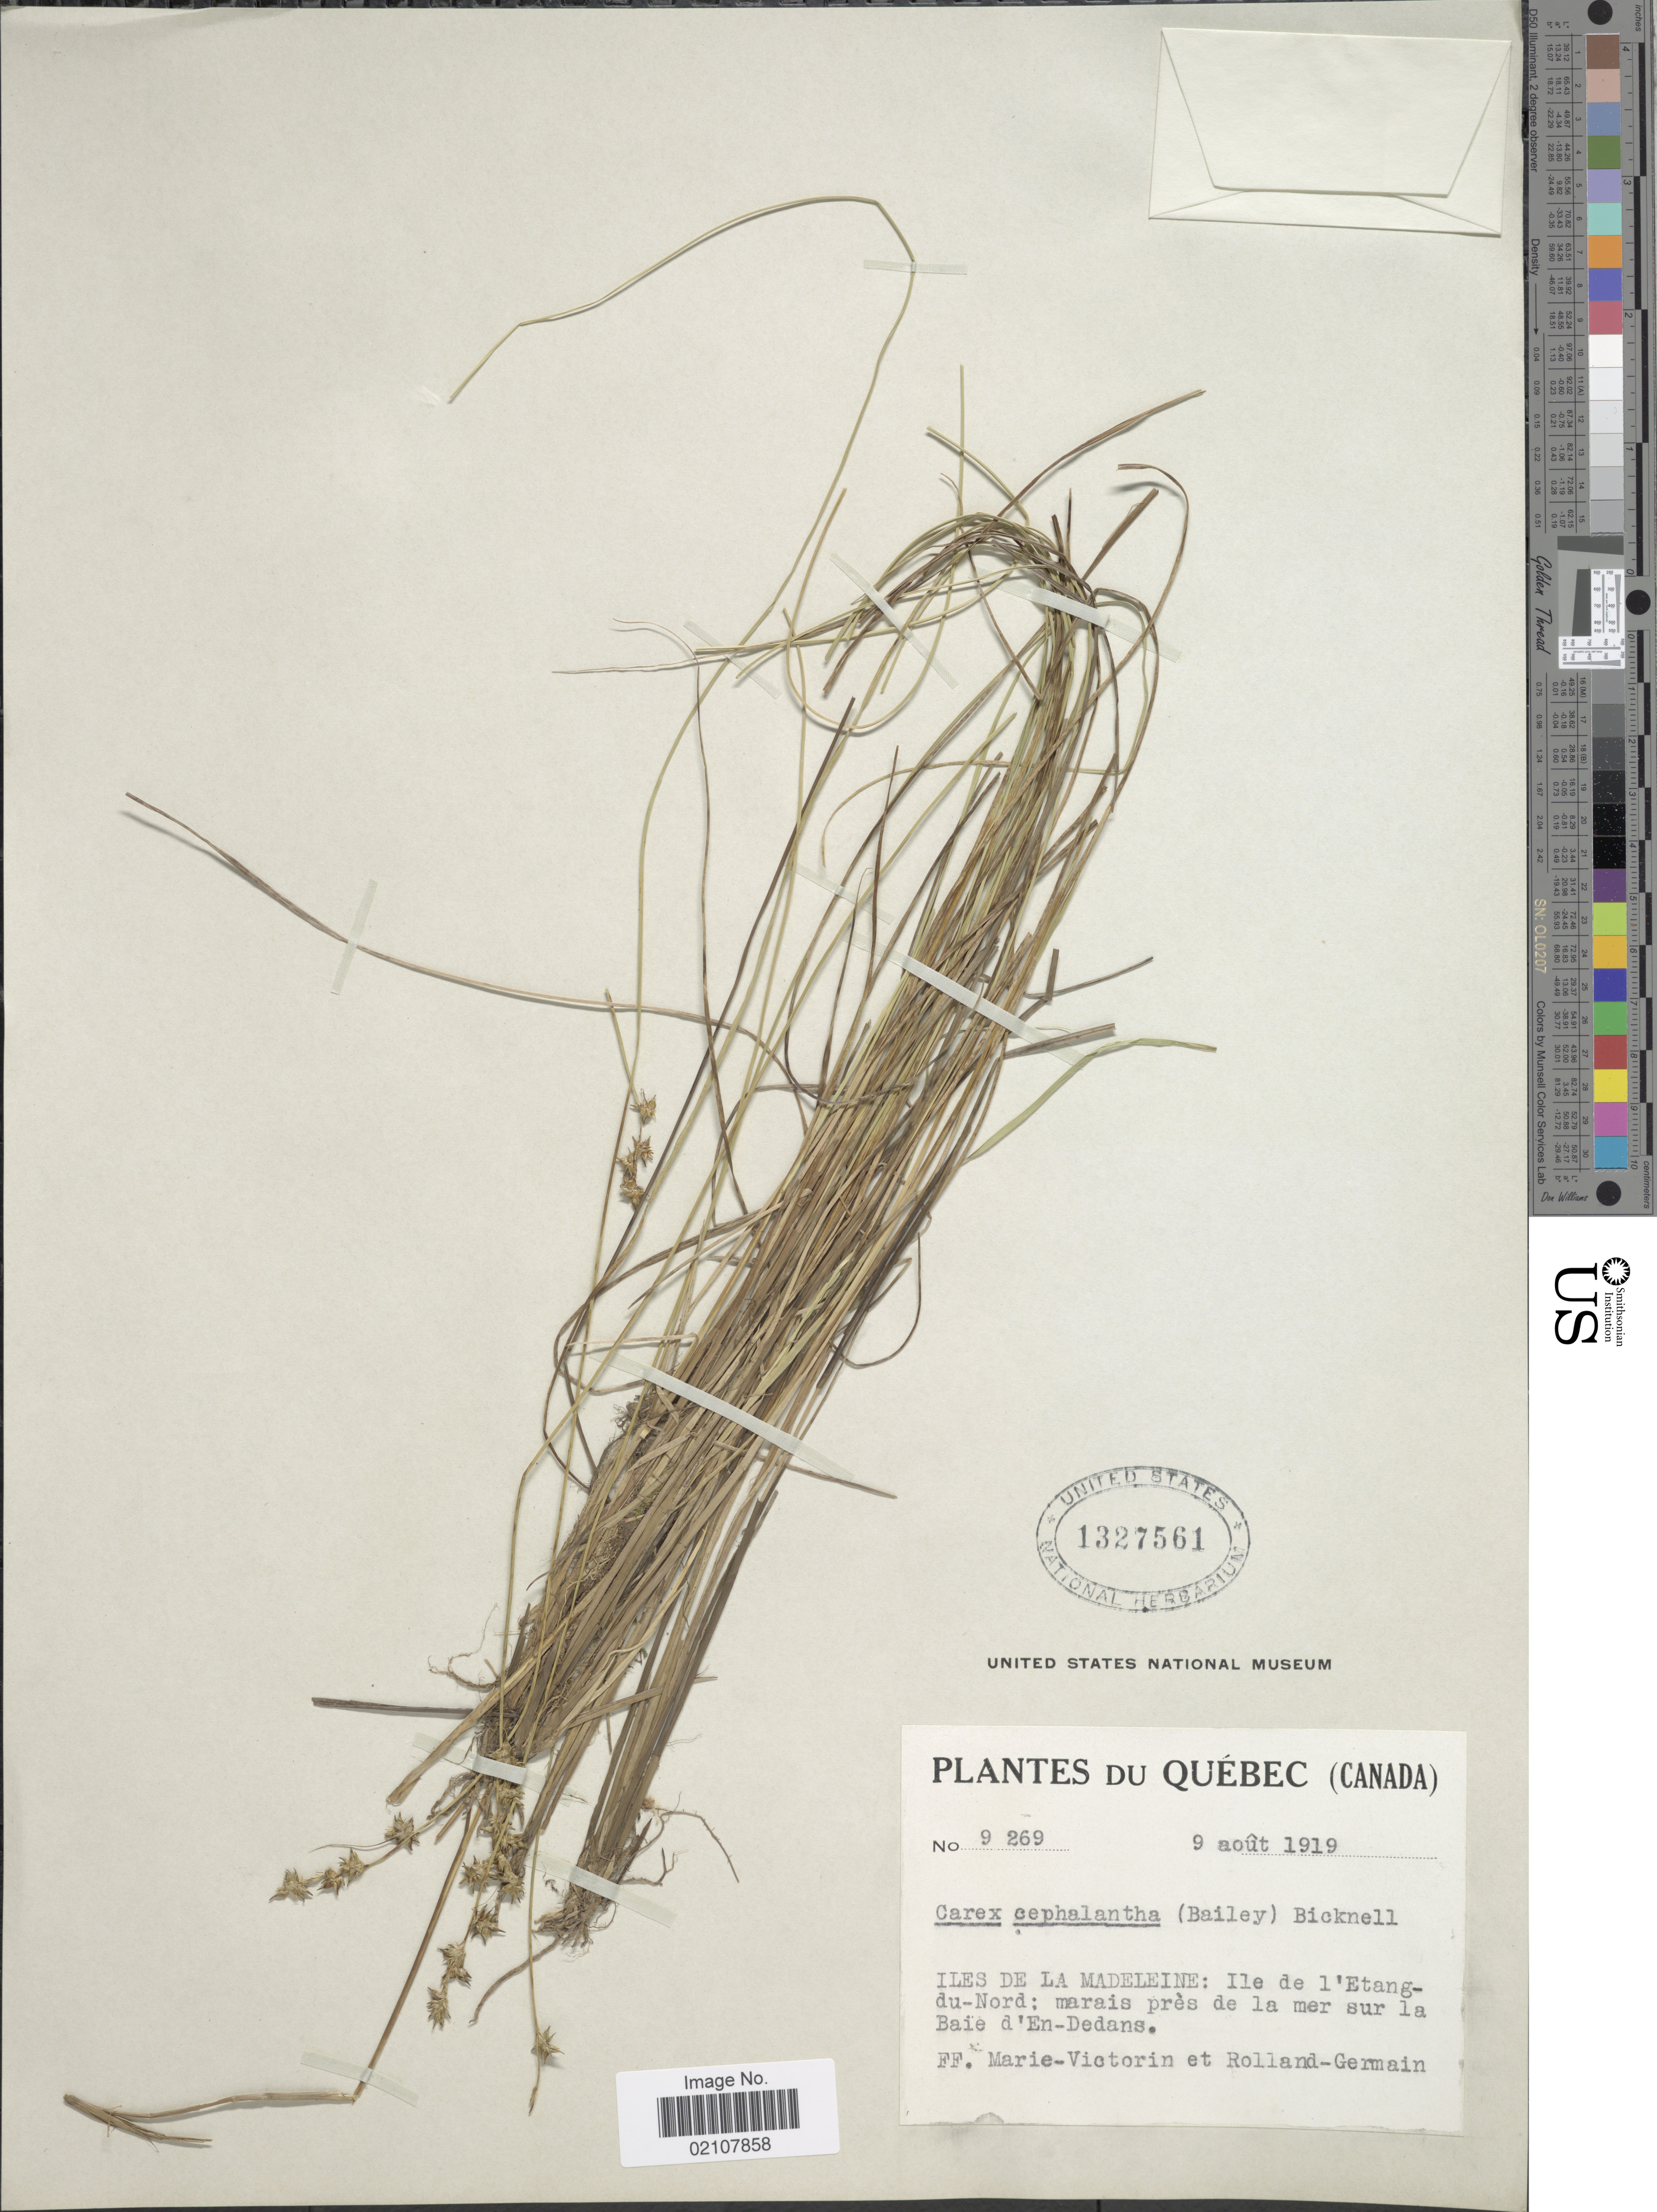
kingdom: Plantae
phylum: Tracheophyta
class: Liliopsida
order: Poales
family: Cyperaceae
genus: Carex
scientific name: Carex echinata subsp. echinata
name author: Murray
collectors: F. Marie-Victorin & Rolland-Germain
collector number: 9269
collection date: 1919-08-09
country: Canada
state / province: Quebec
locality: Iles De La Madeleine: Ile de l'Etang-du-Nord; marais près de la mer sur la Baie d'En-Dedans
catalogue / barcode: US 1327561